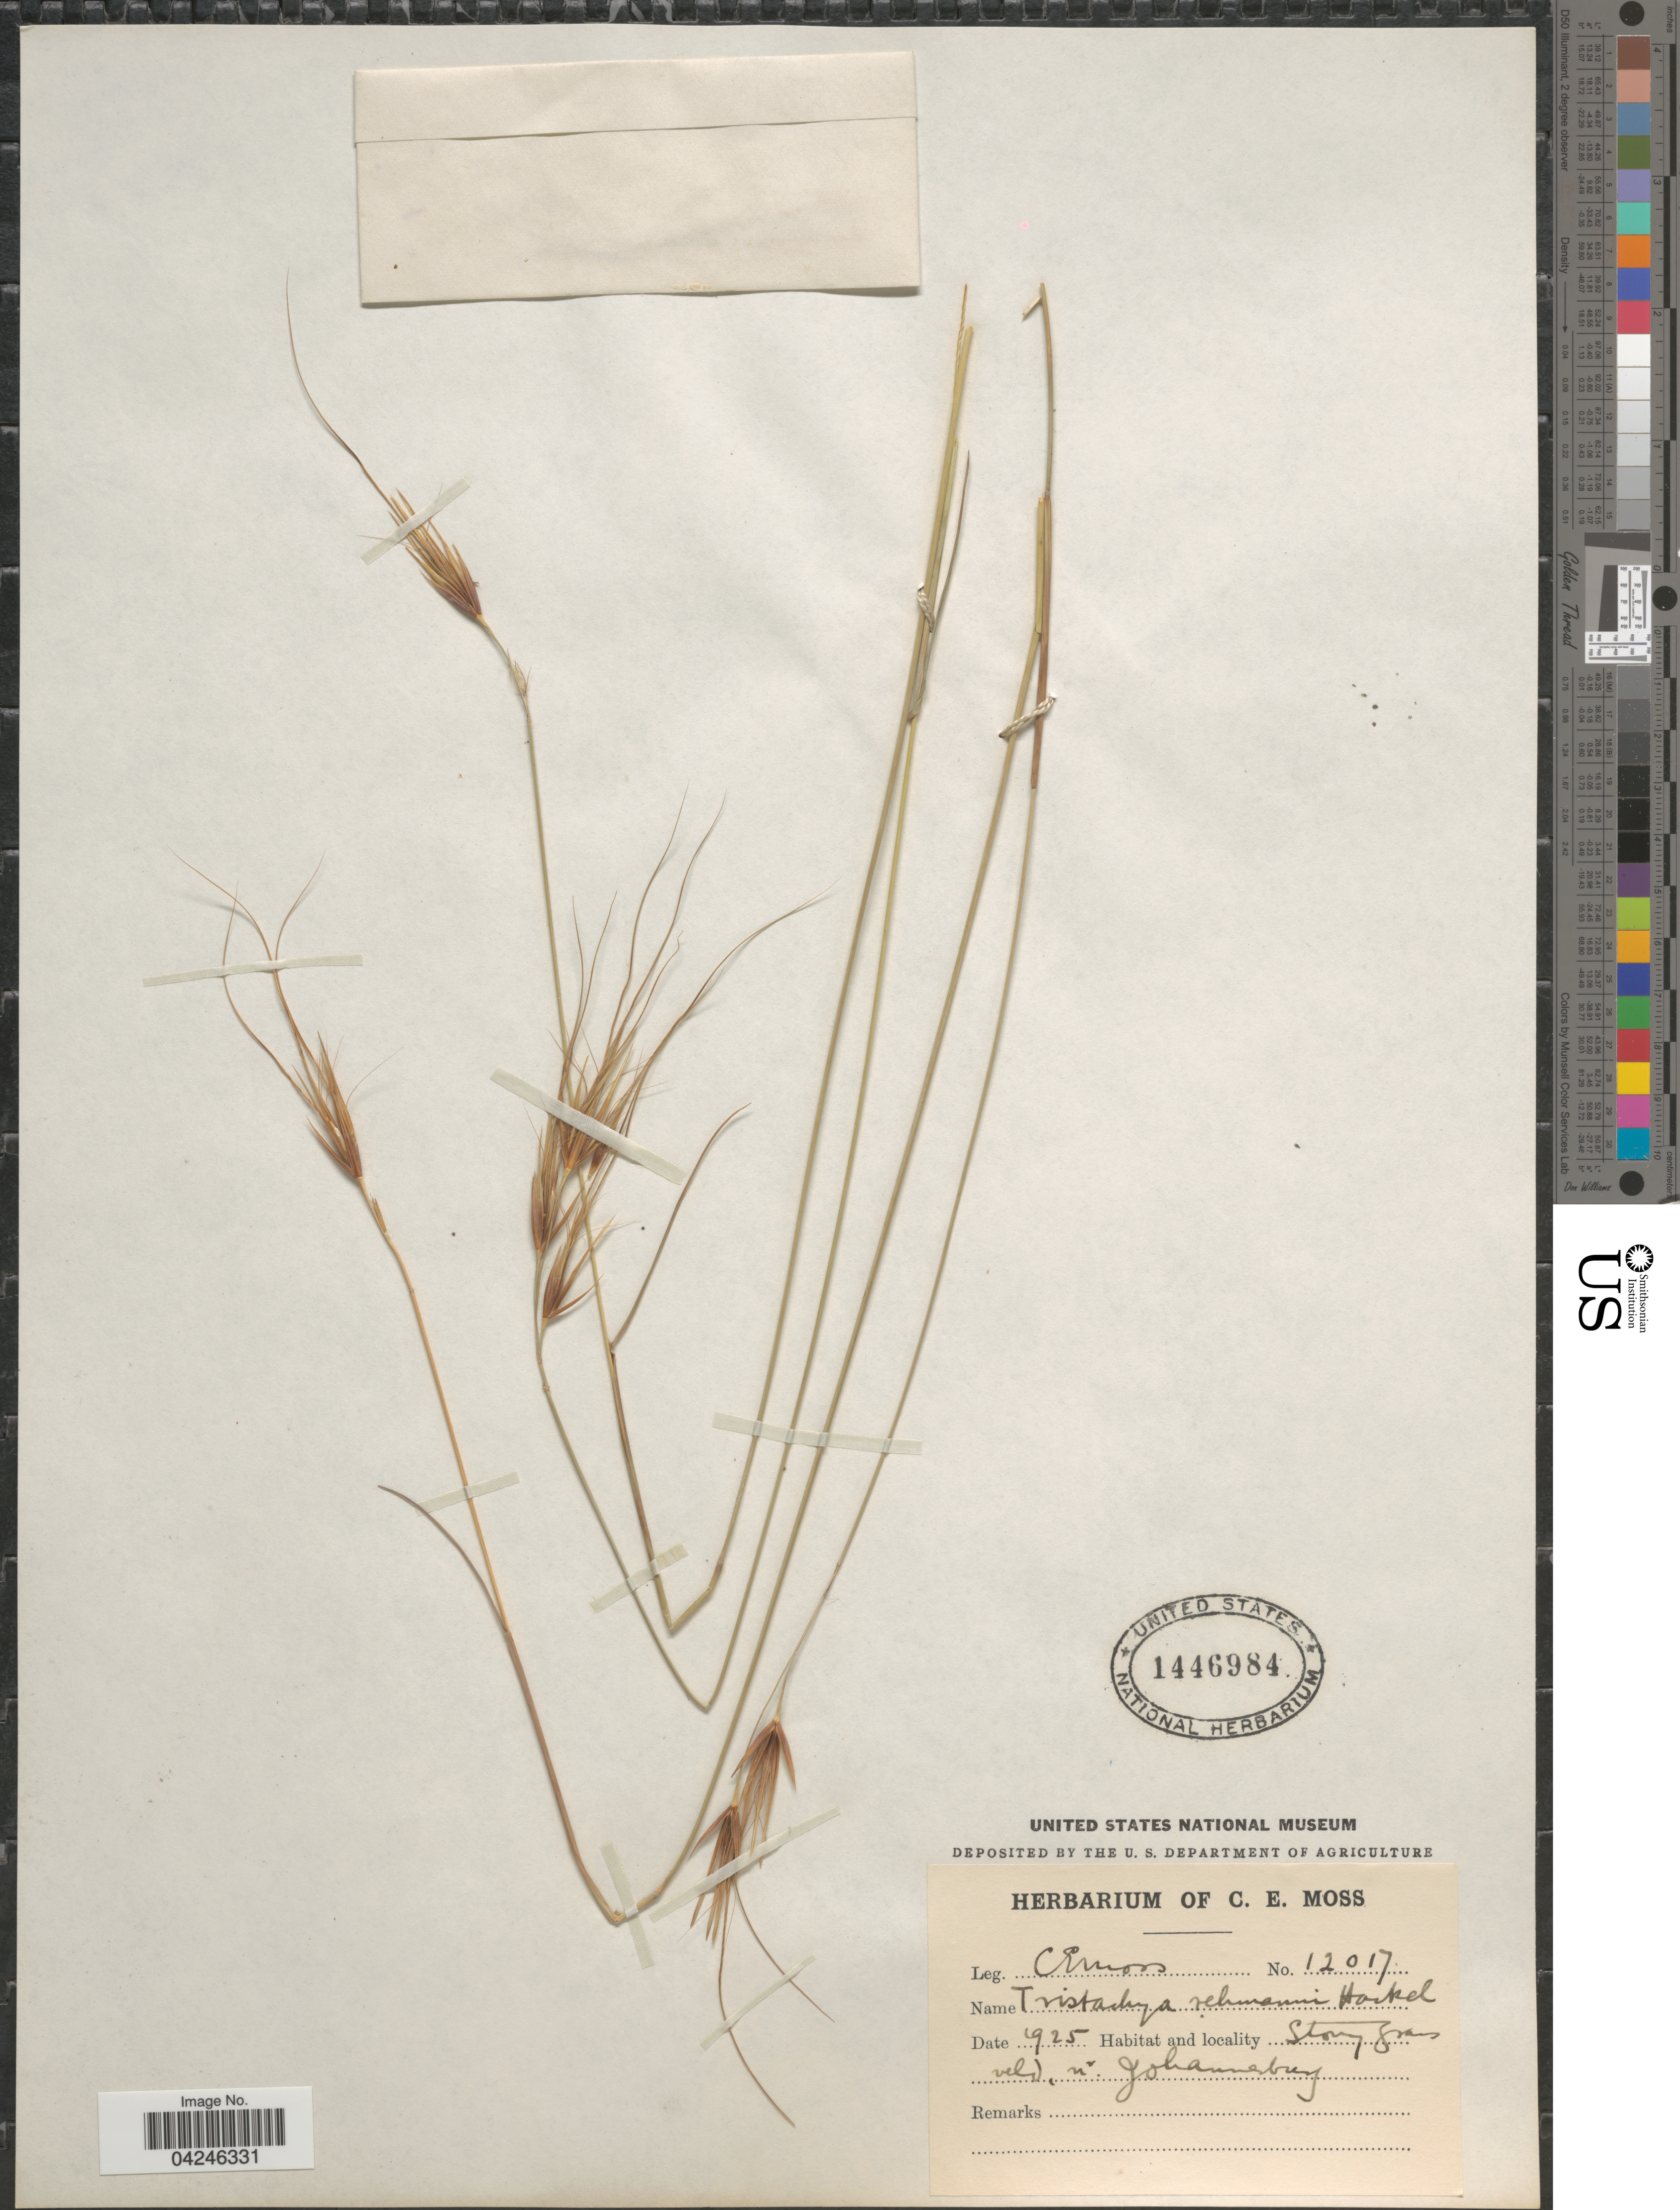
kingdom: Plantae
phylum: Tracheophyta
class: Liliopsida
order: Poales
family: Poaceae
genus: Tristachya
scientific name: Tristachya rehmannii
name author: Hack. in Schinz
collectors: C. E. Moss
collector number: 12017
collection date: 1925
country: South Africa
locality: Stony Grasveld, nr Johannesburg.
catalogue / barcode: US 1446984